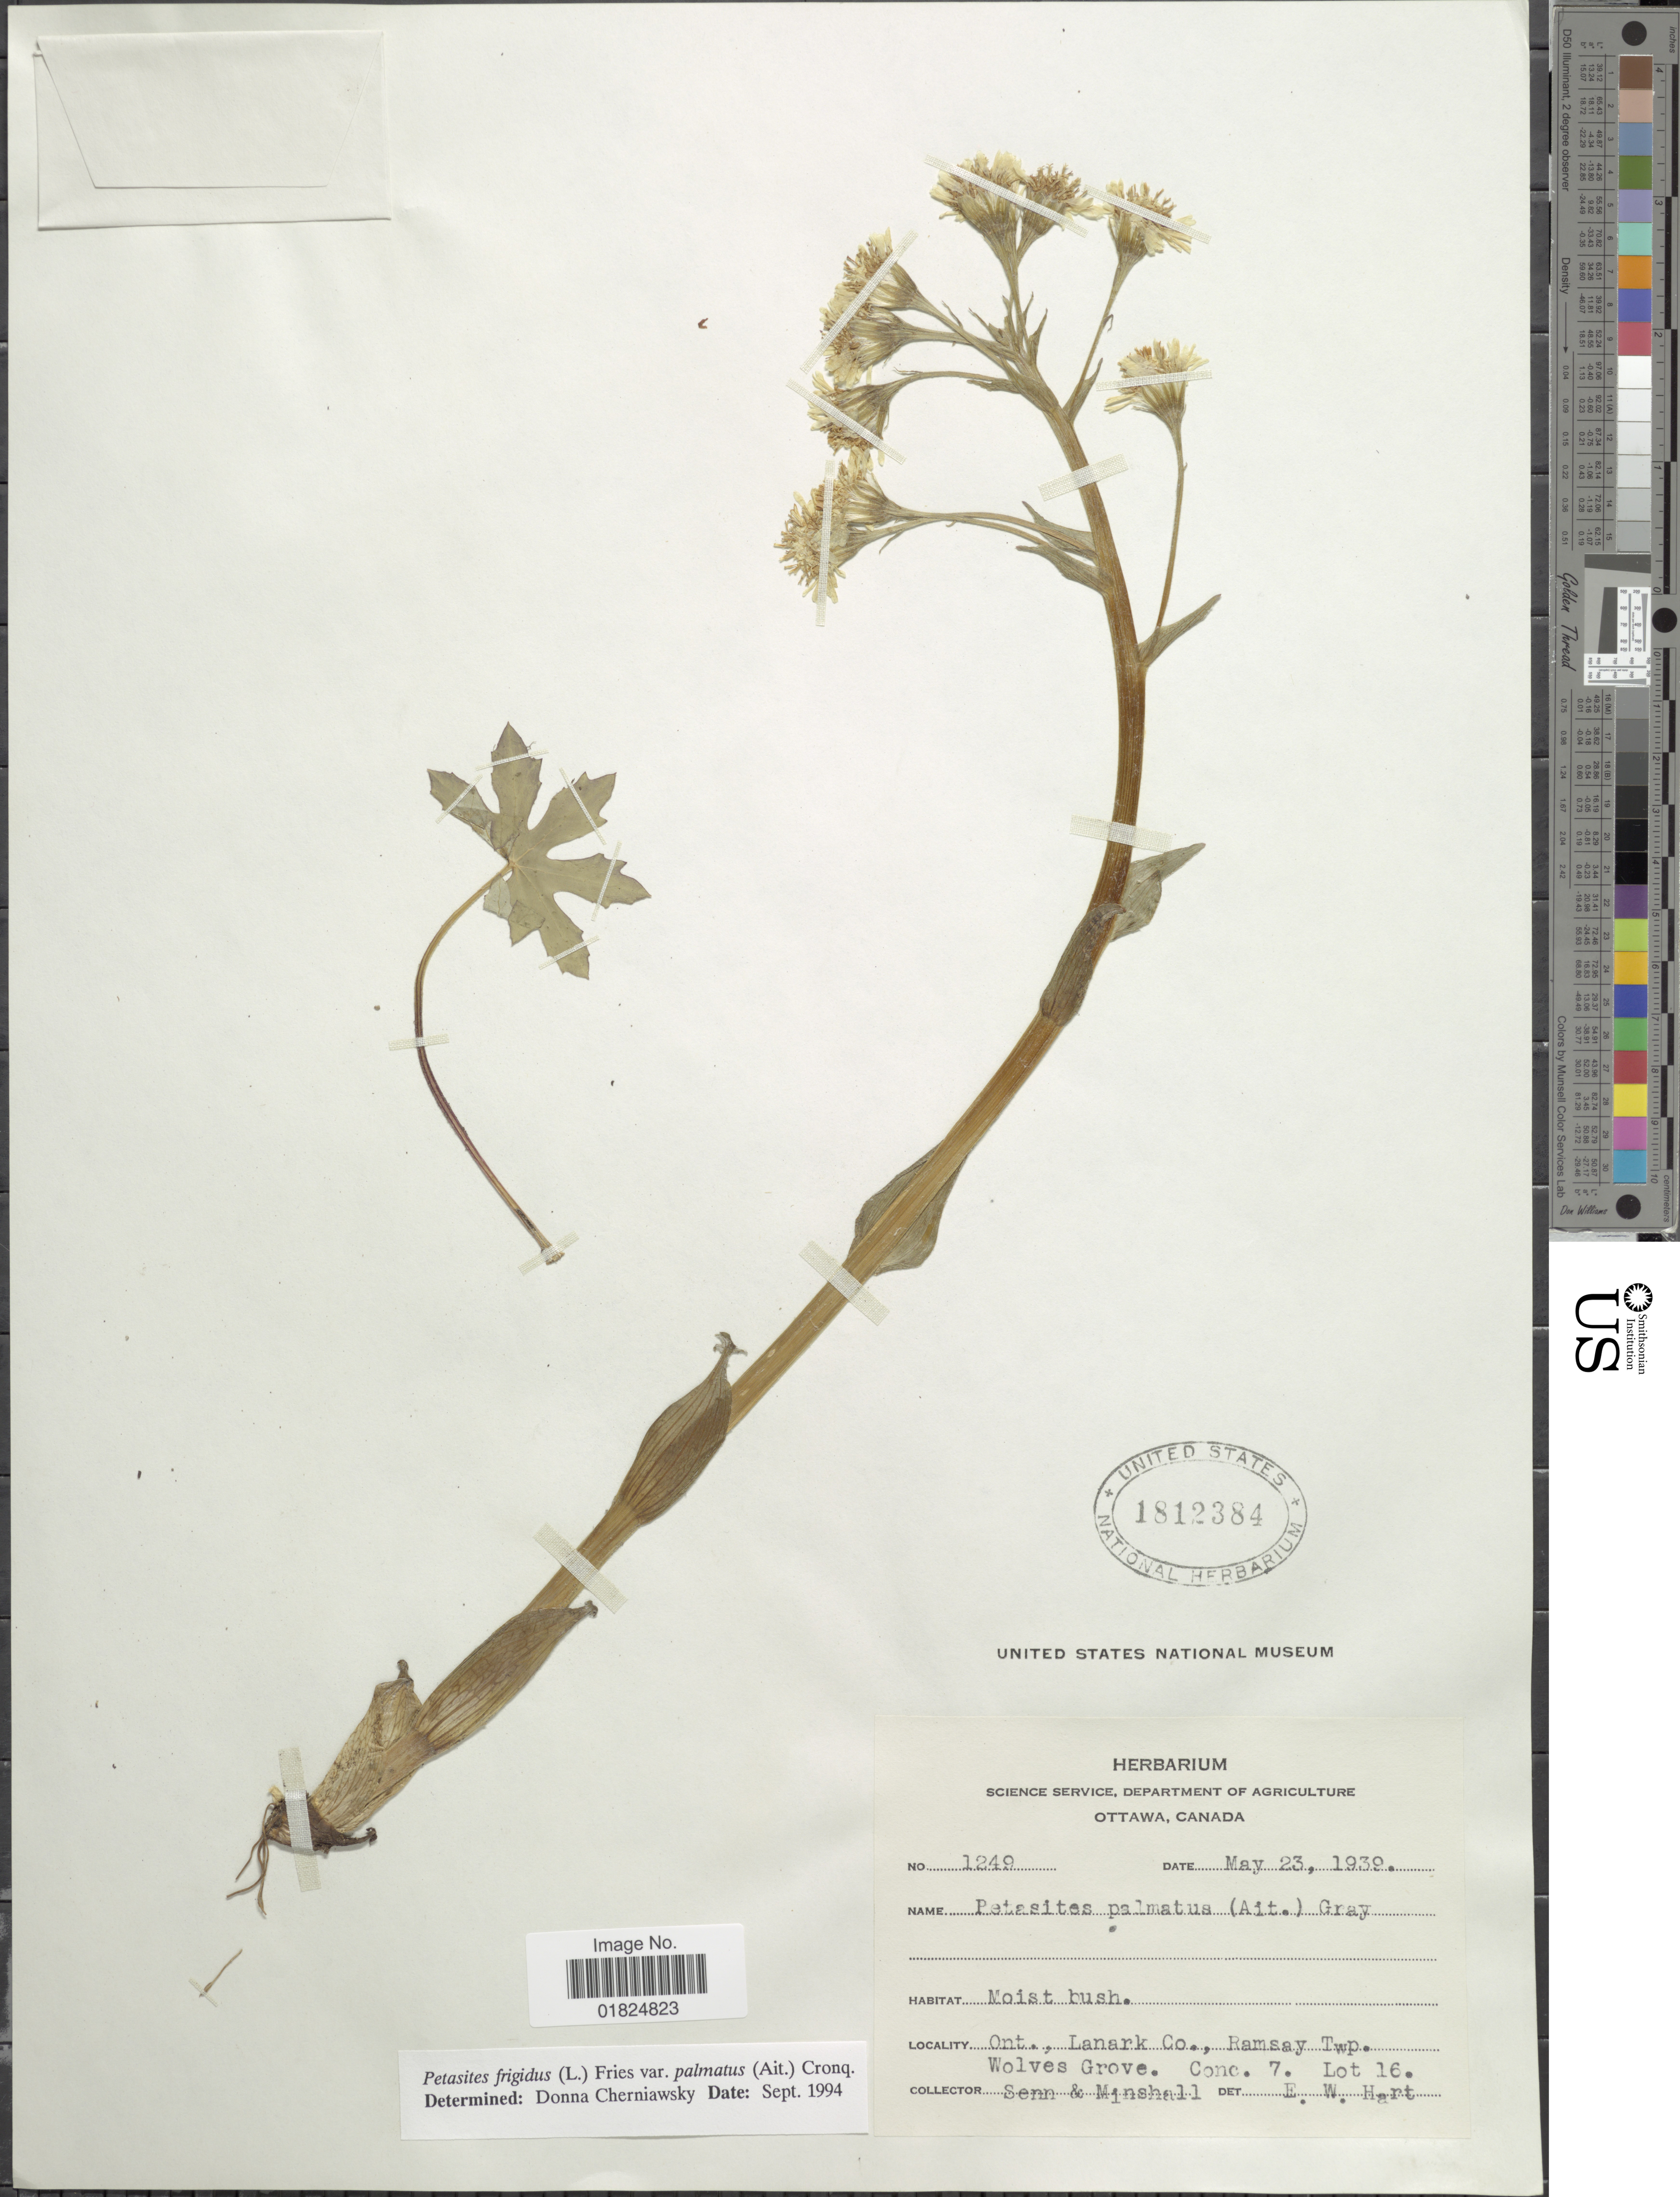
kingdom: Plantae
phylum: Tracheophyta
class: Magnoliopsida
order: Asterales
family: Asteraceae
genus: Petasites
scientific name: Petasites frigidus var. palmatus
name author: (Aiton) Cody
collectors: Senn & W. Minshall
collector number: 1249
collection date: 1939-05-23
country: Canada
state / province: Ontario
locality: Ont,, Lanark Co., Ramsay Twp. Wolves Grove. Conc. 7. Lot 16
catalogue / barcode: US 1812384